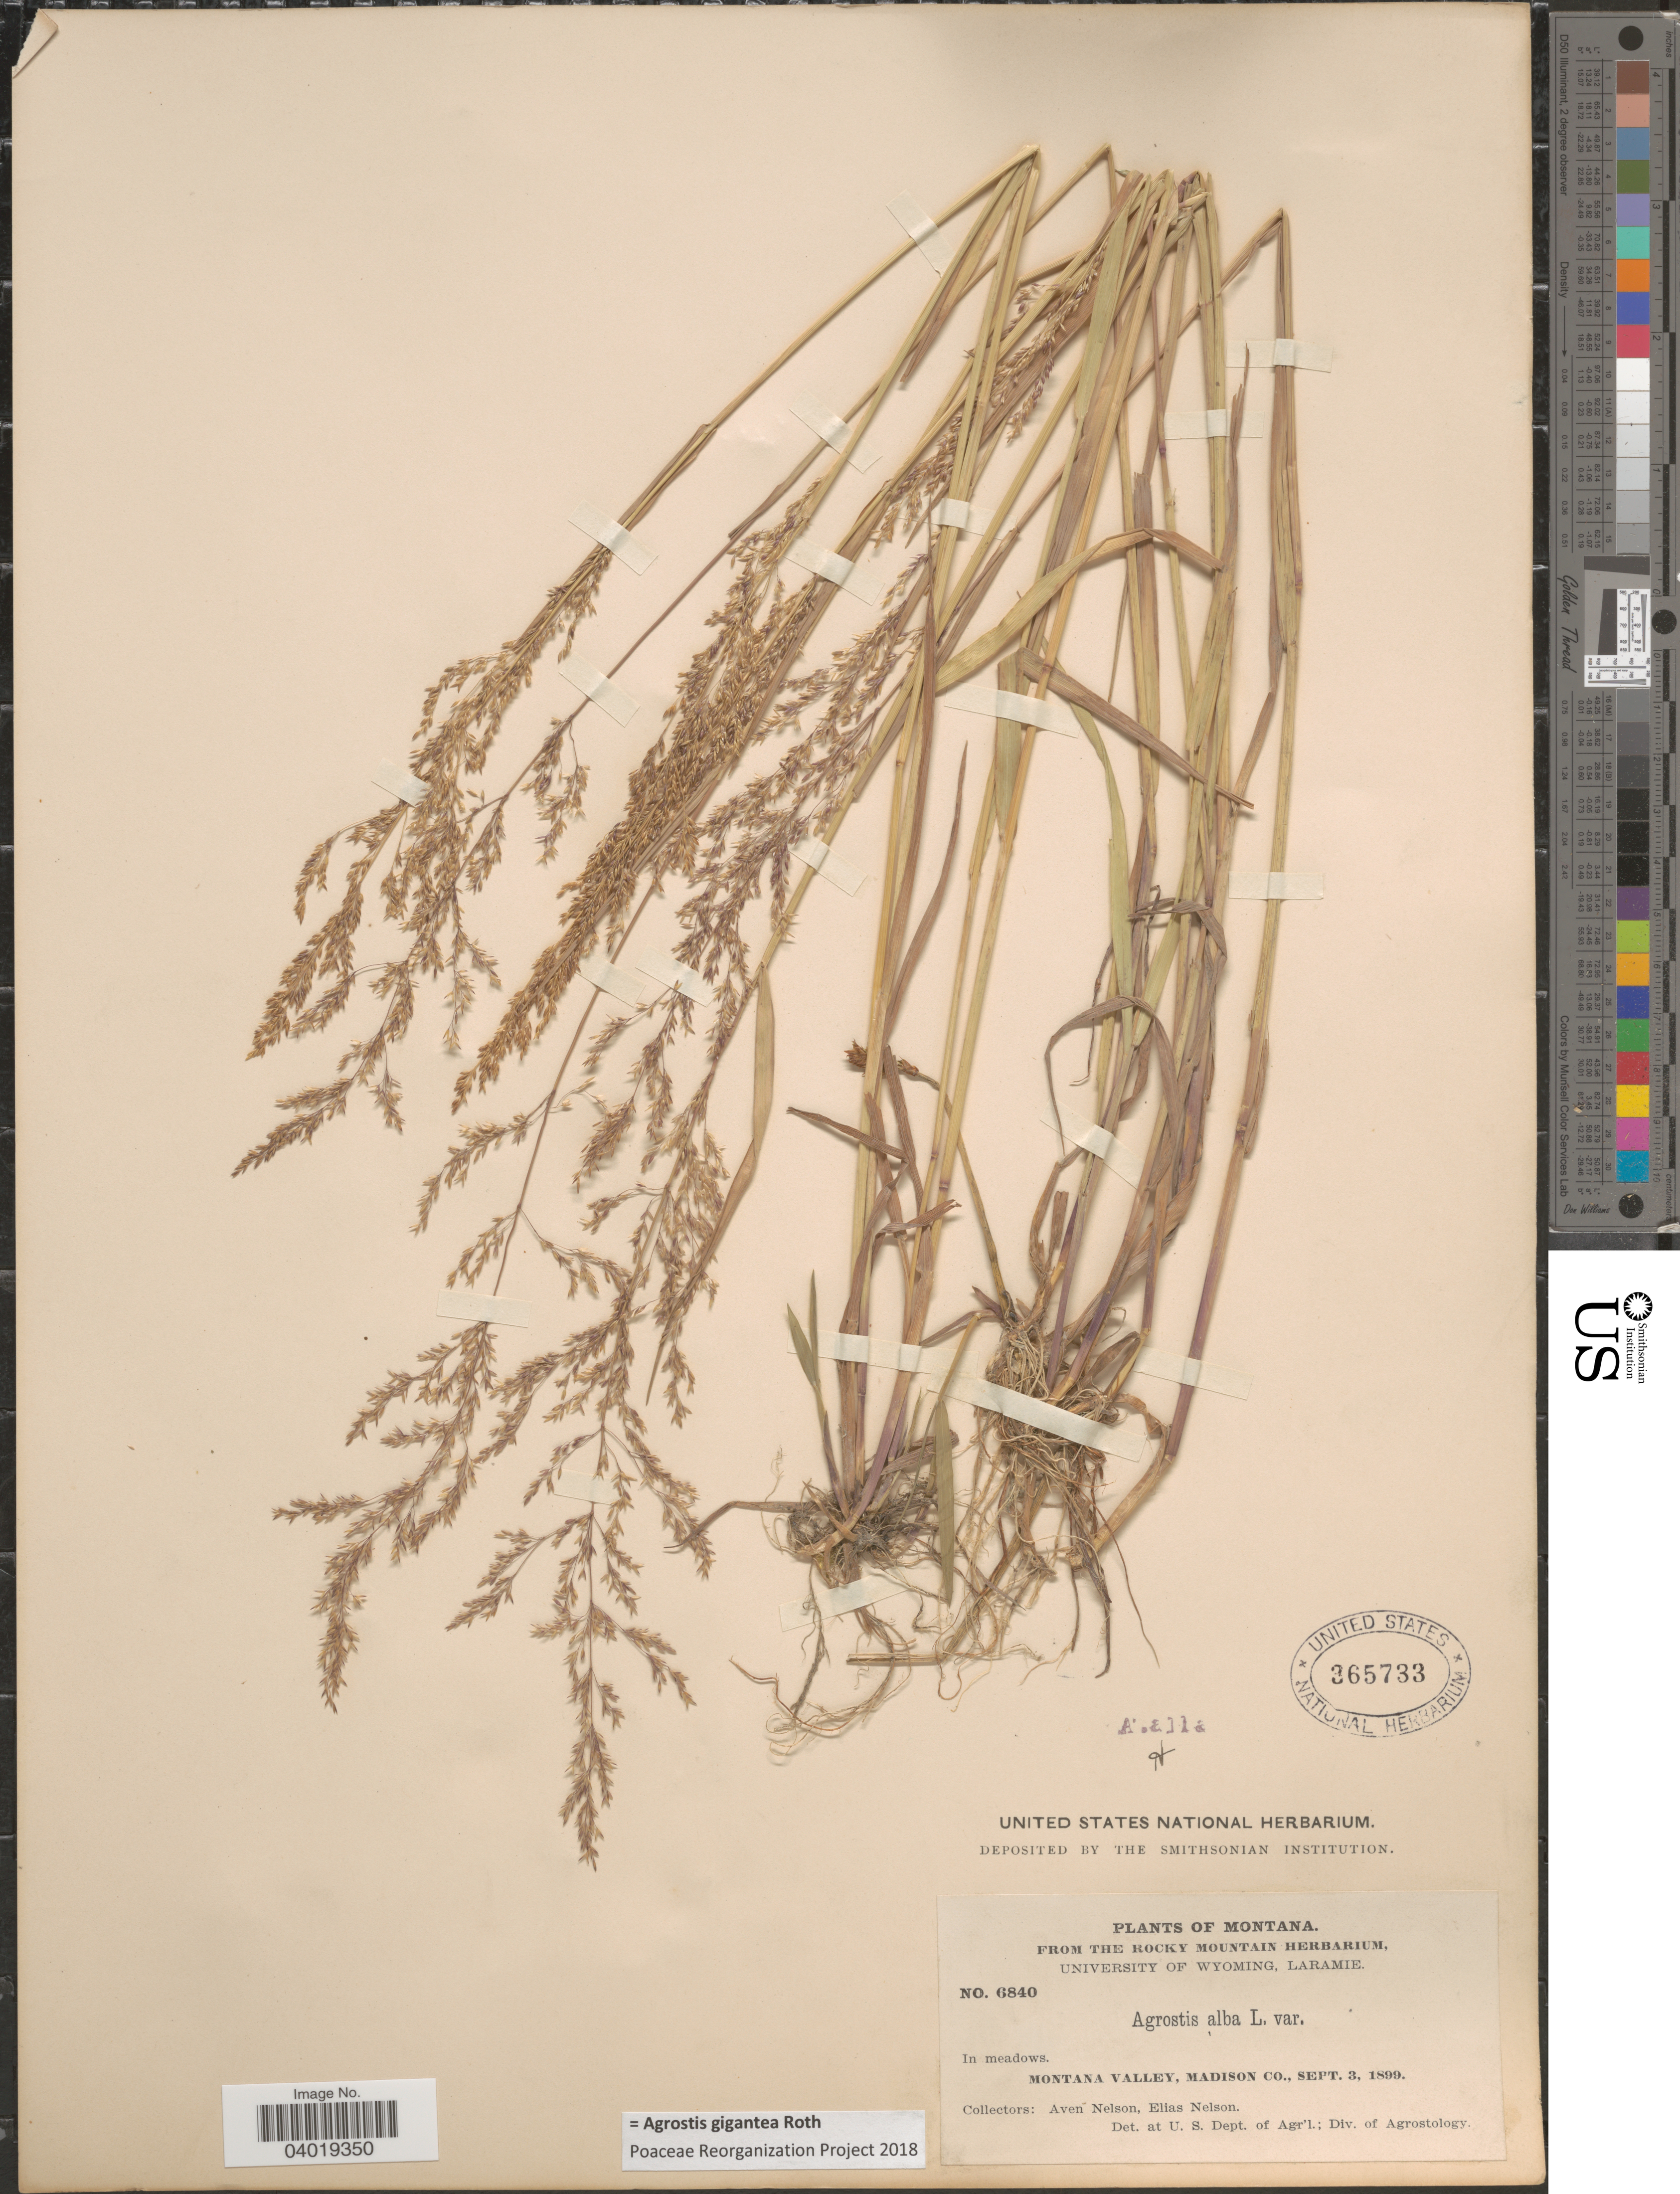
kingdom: Plantae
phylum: Tracheophyta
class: Liliopsida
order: Poales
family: Poaceae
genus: Agrostis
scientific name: Agrostis gigantea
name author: Roth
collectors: A. Nelson & E. Nelson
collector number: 6840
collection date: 1899-09-03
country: United States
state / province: Montana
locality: Montana Valley, Madison Co.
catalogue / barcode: US 365733